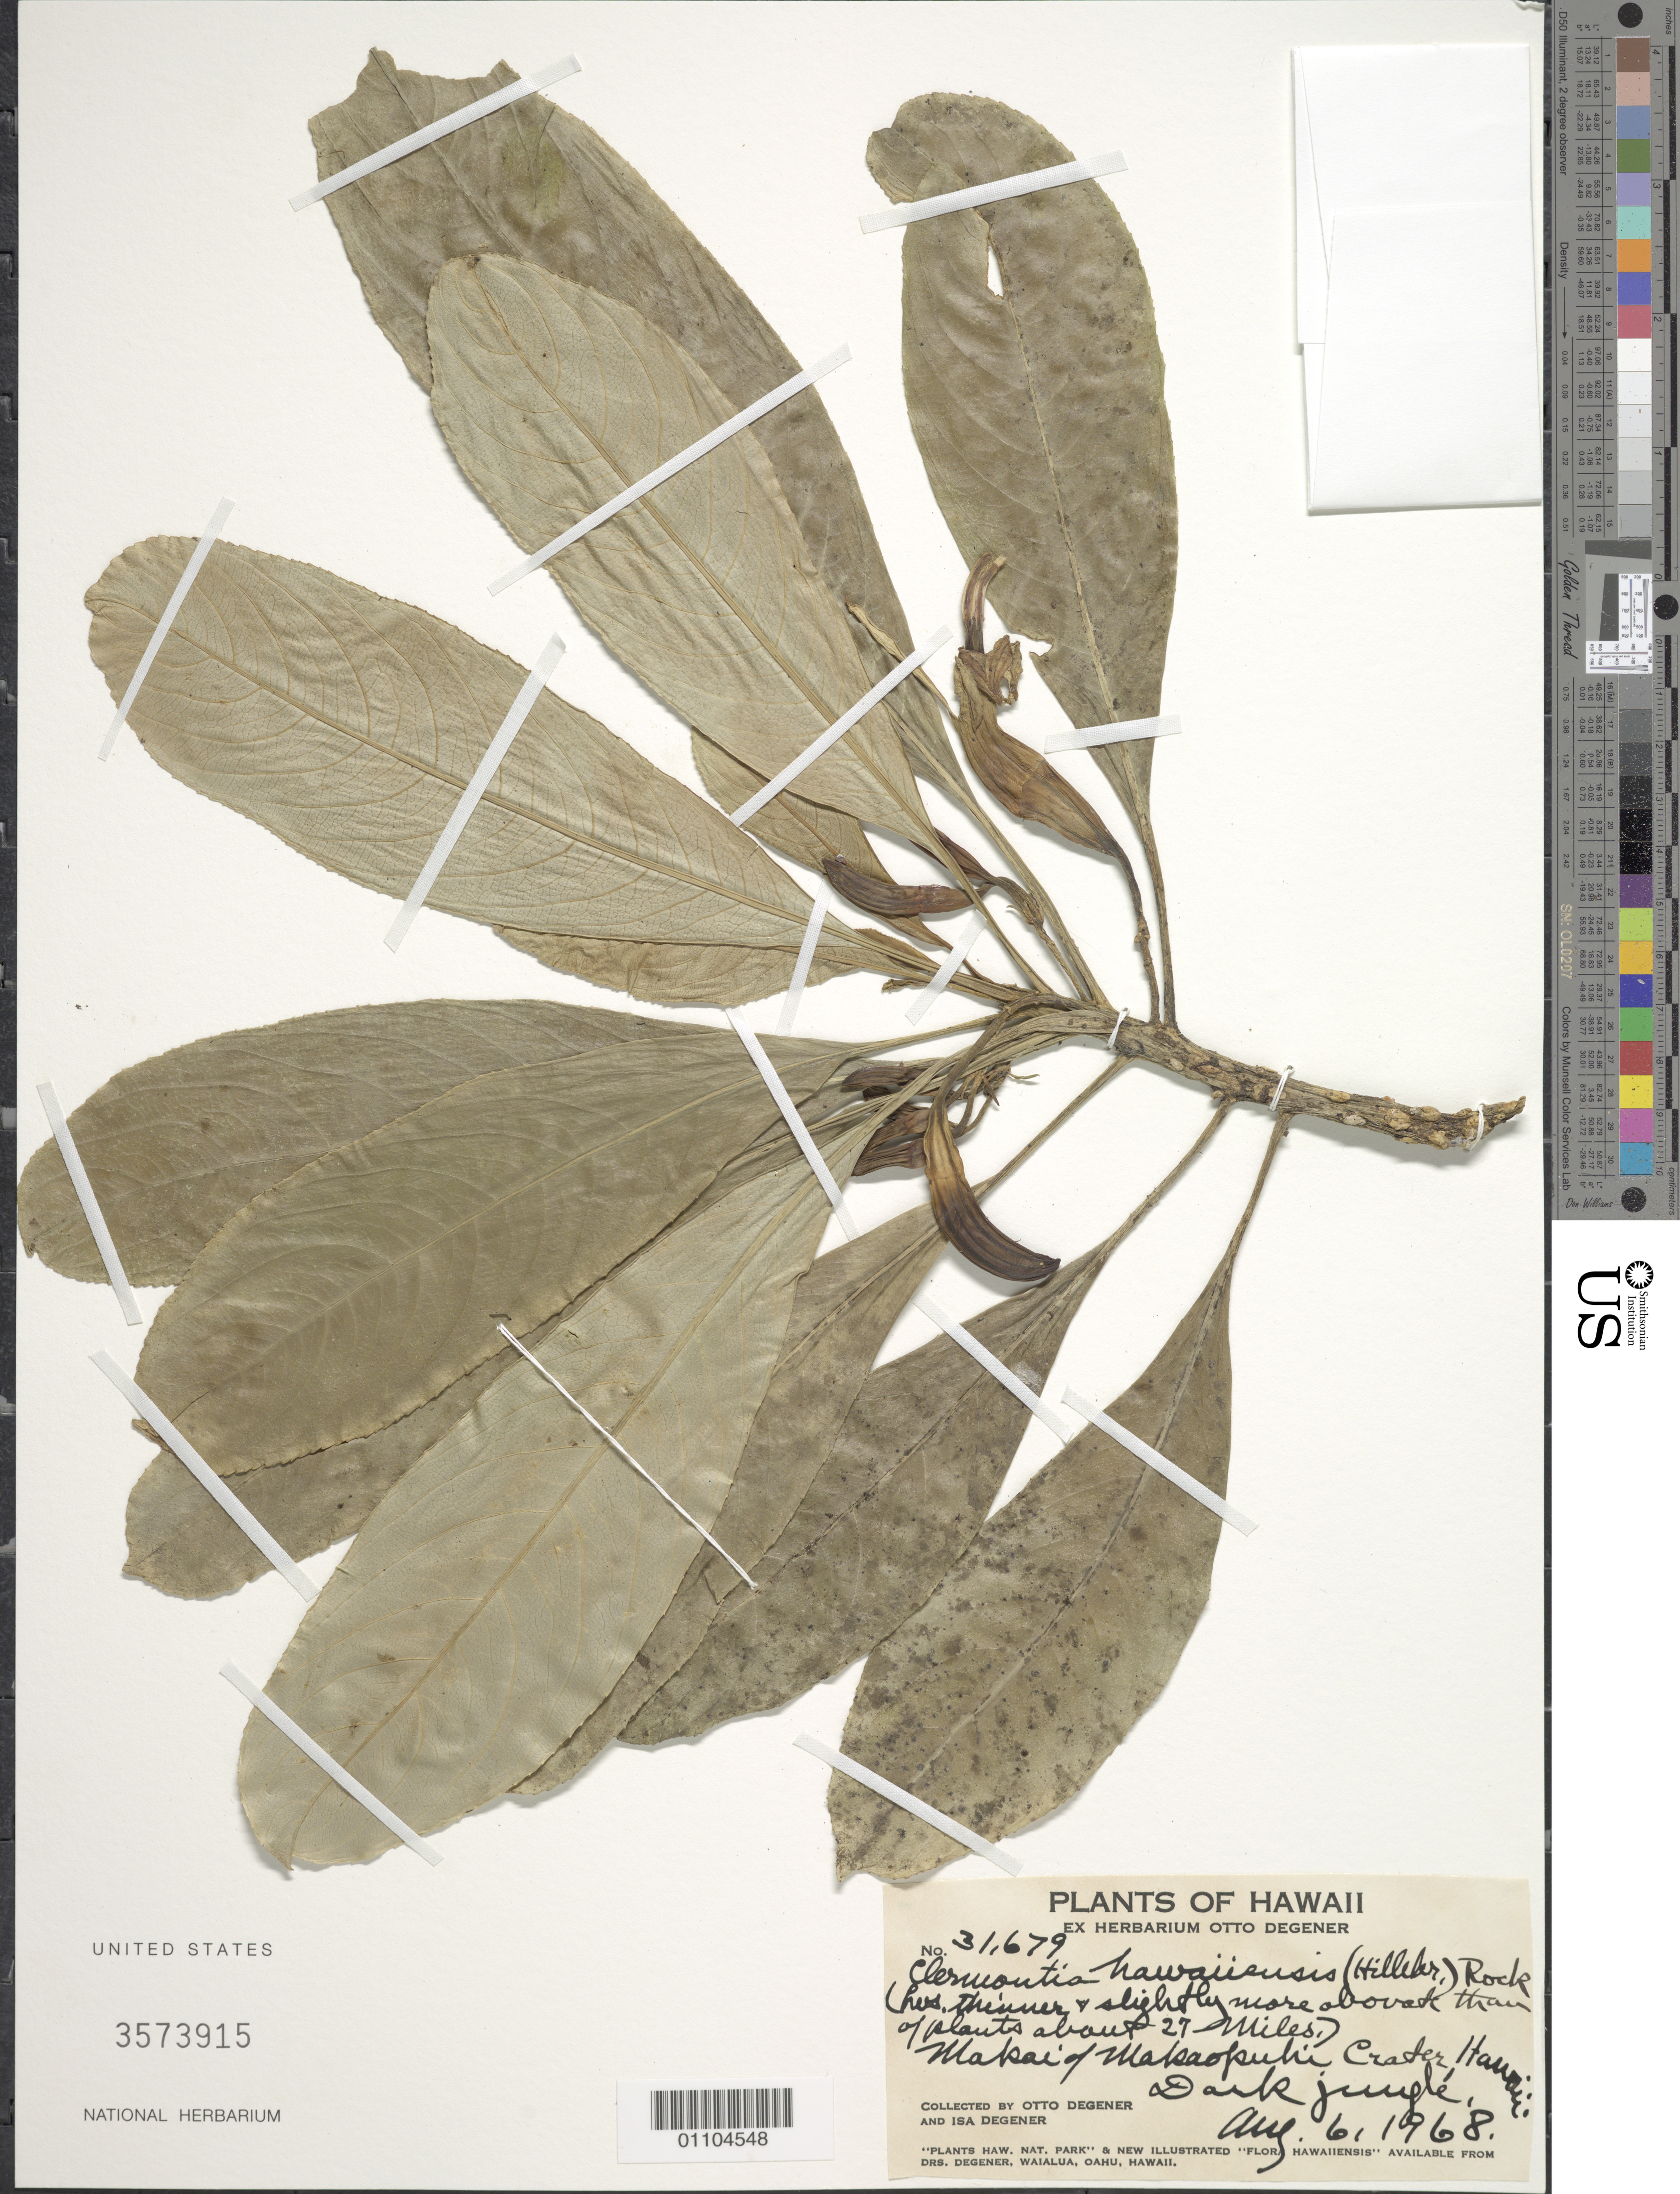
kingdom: Plantae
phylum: Tracheophyta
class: Magnoliopsida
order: Asterales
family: Campanulaceae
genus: Clermontia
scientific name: Clermontia hawaiiensis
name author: (Hillebr.) Rock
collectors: O. Degener & I. Degener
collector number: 31679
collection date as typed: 6 Aug 1968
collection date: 1968-08-06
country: United States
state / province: Hawaii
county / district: Hawaii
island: Hawaii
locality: Makai of Makaopuhi Crater.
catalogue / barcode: US 3573915